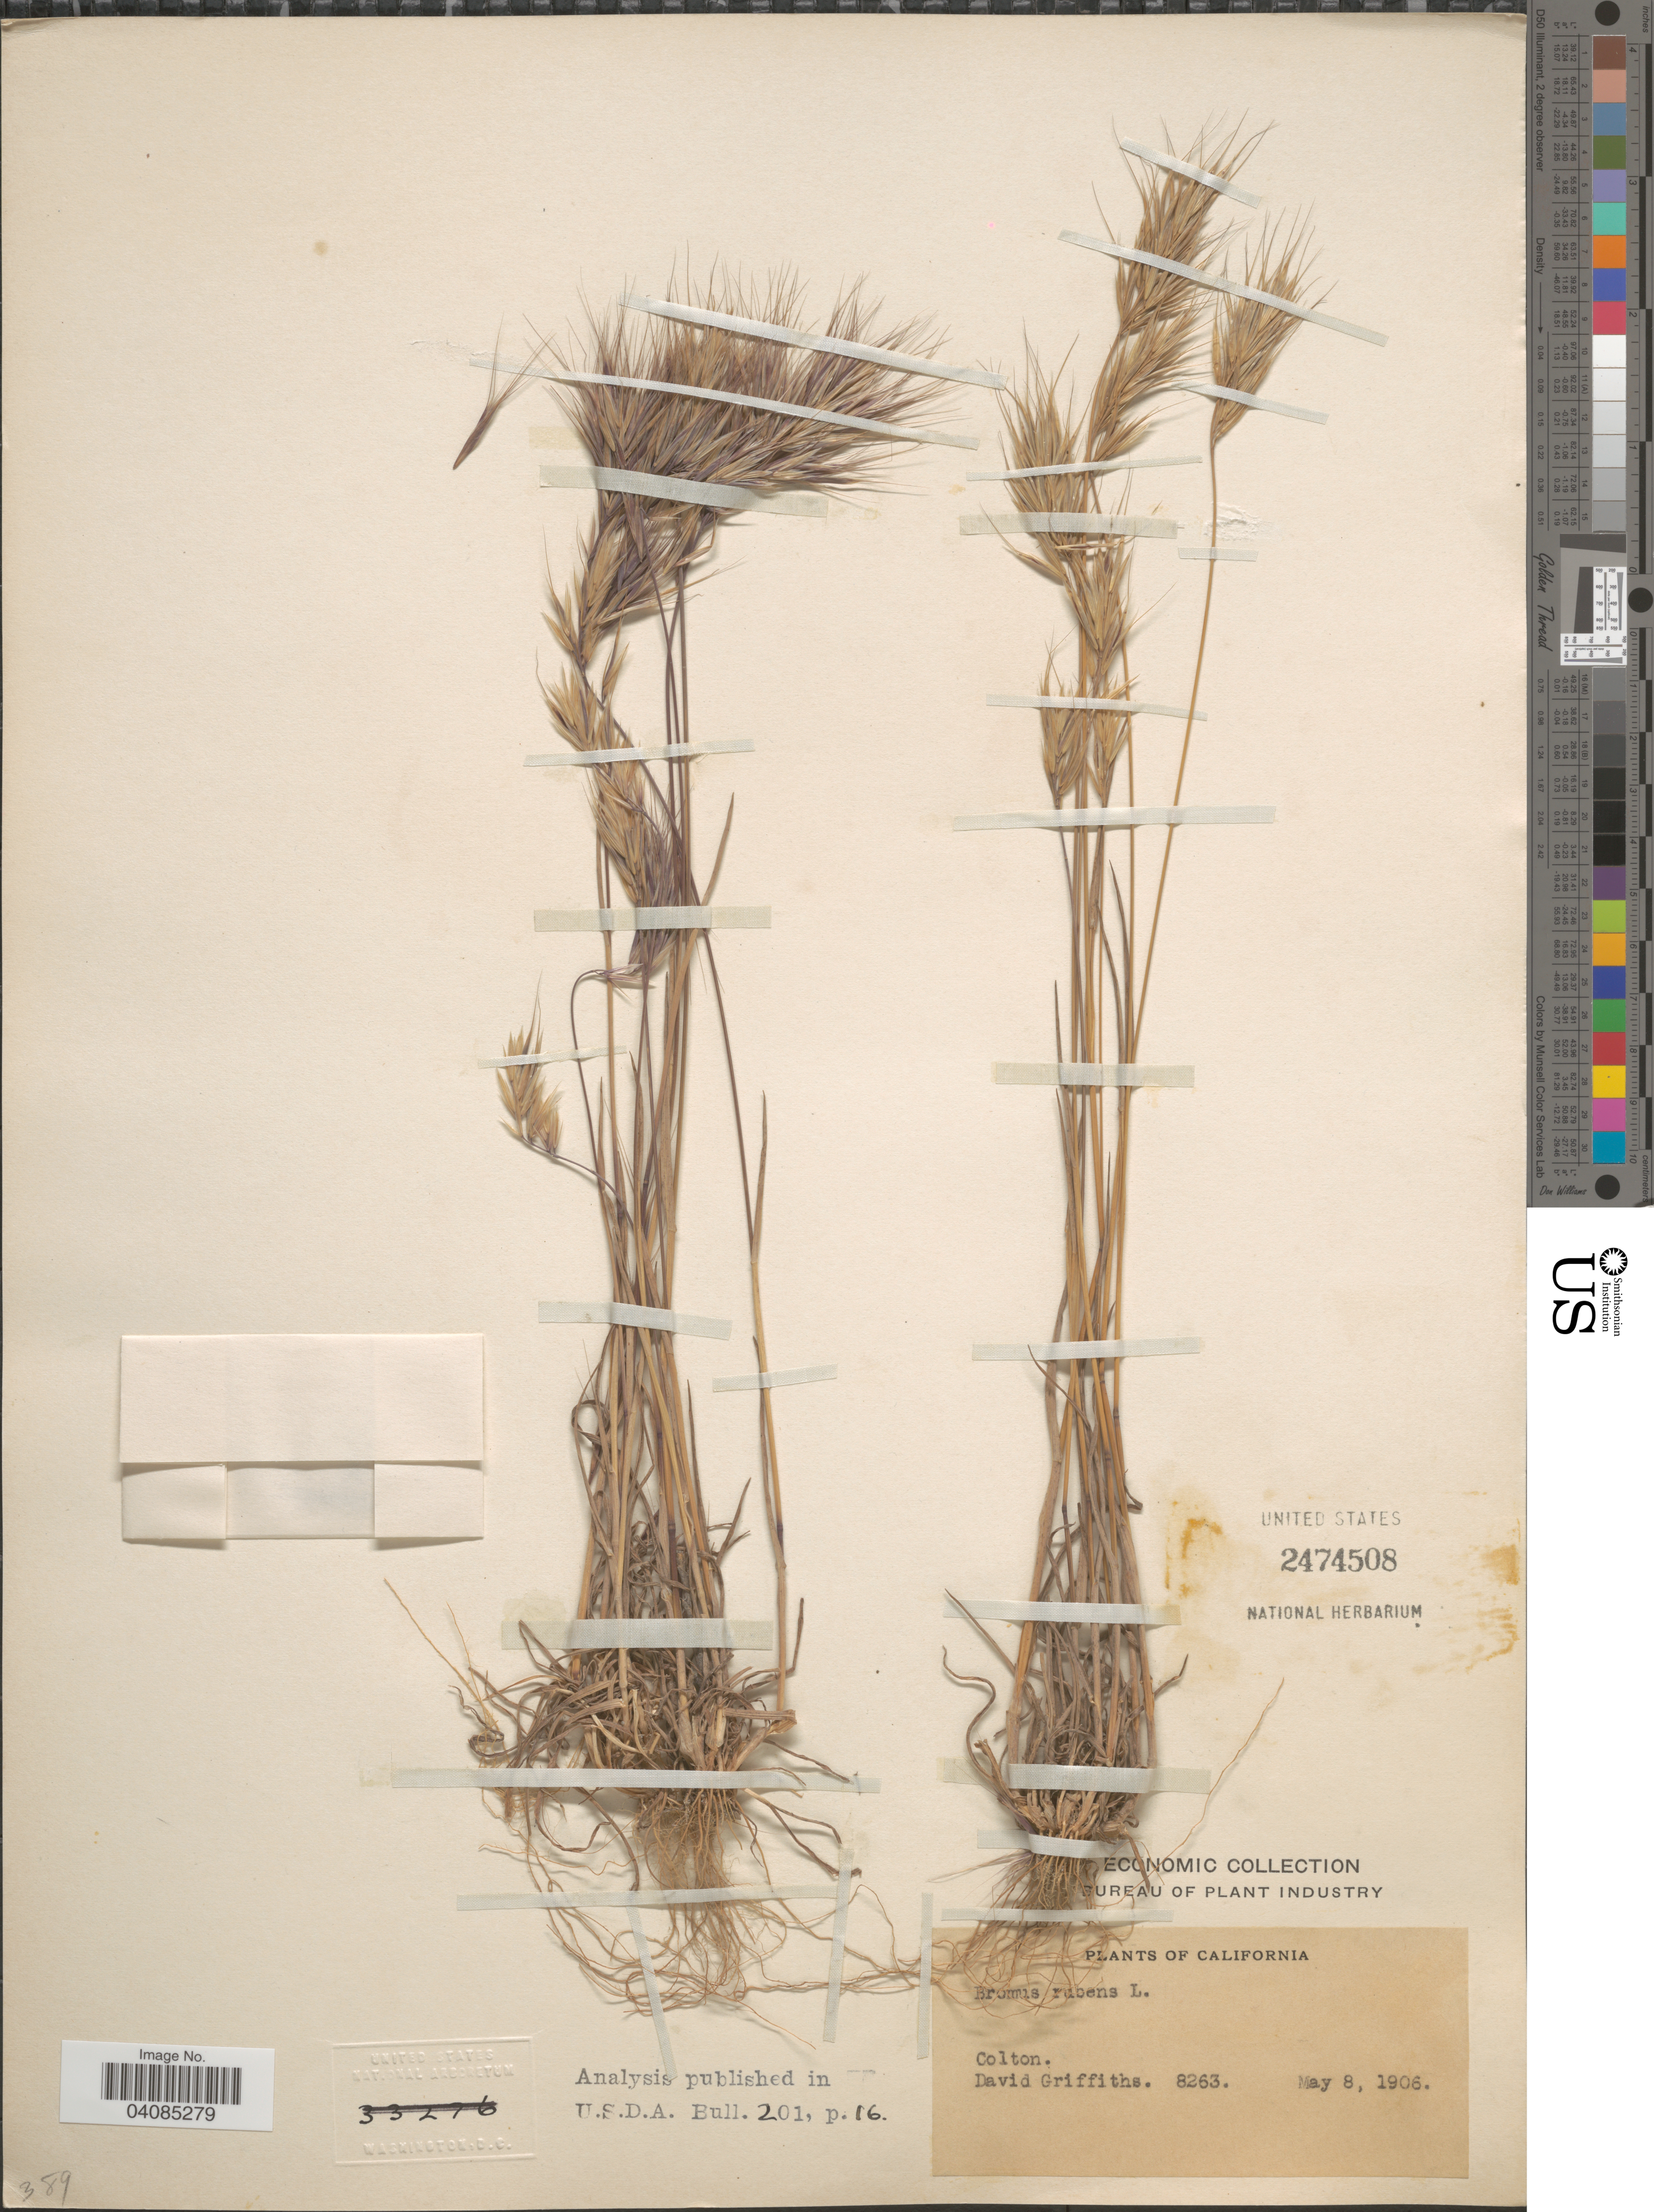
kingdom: Plantae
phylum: Tracheophyta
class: Liliopsida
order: Poales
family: Poaceae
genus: Bromus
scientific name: Bromus rubens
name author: L.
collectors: D. Griffiths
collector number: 8263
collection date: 1906-05-08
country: United States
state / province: California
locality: Colton.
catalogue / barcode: US 2474508